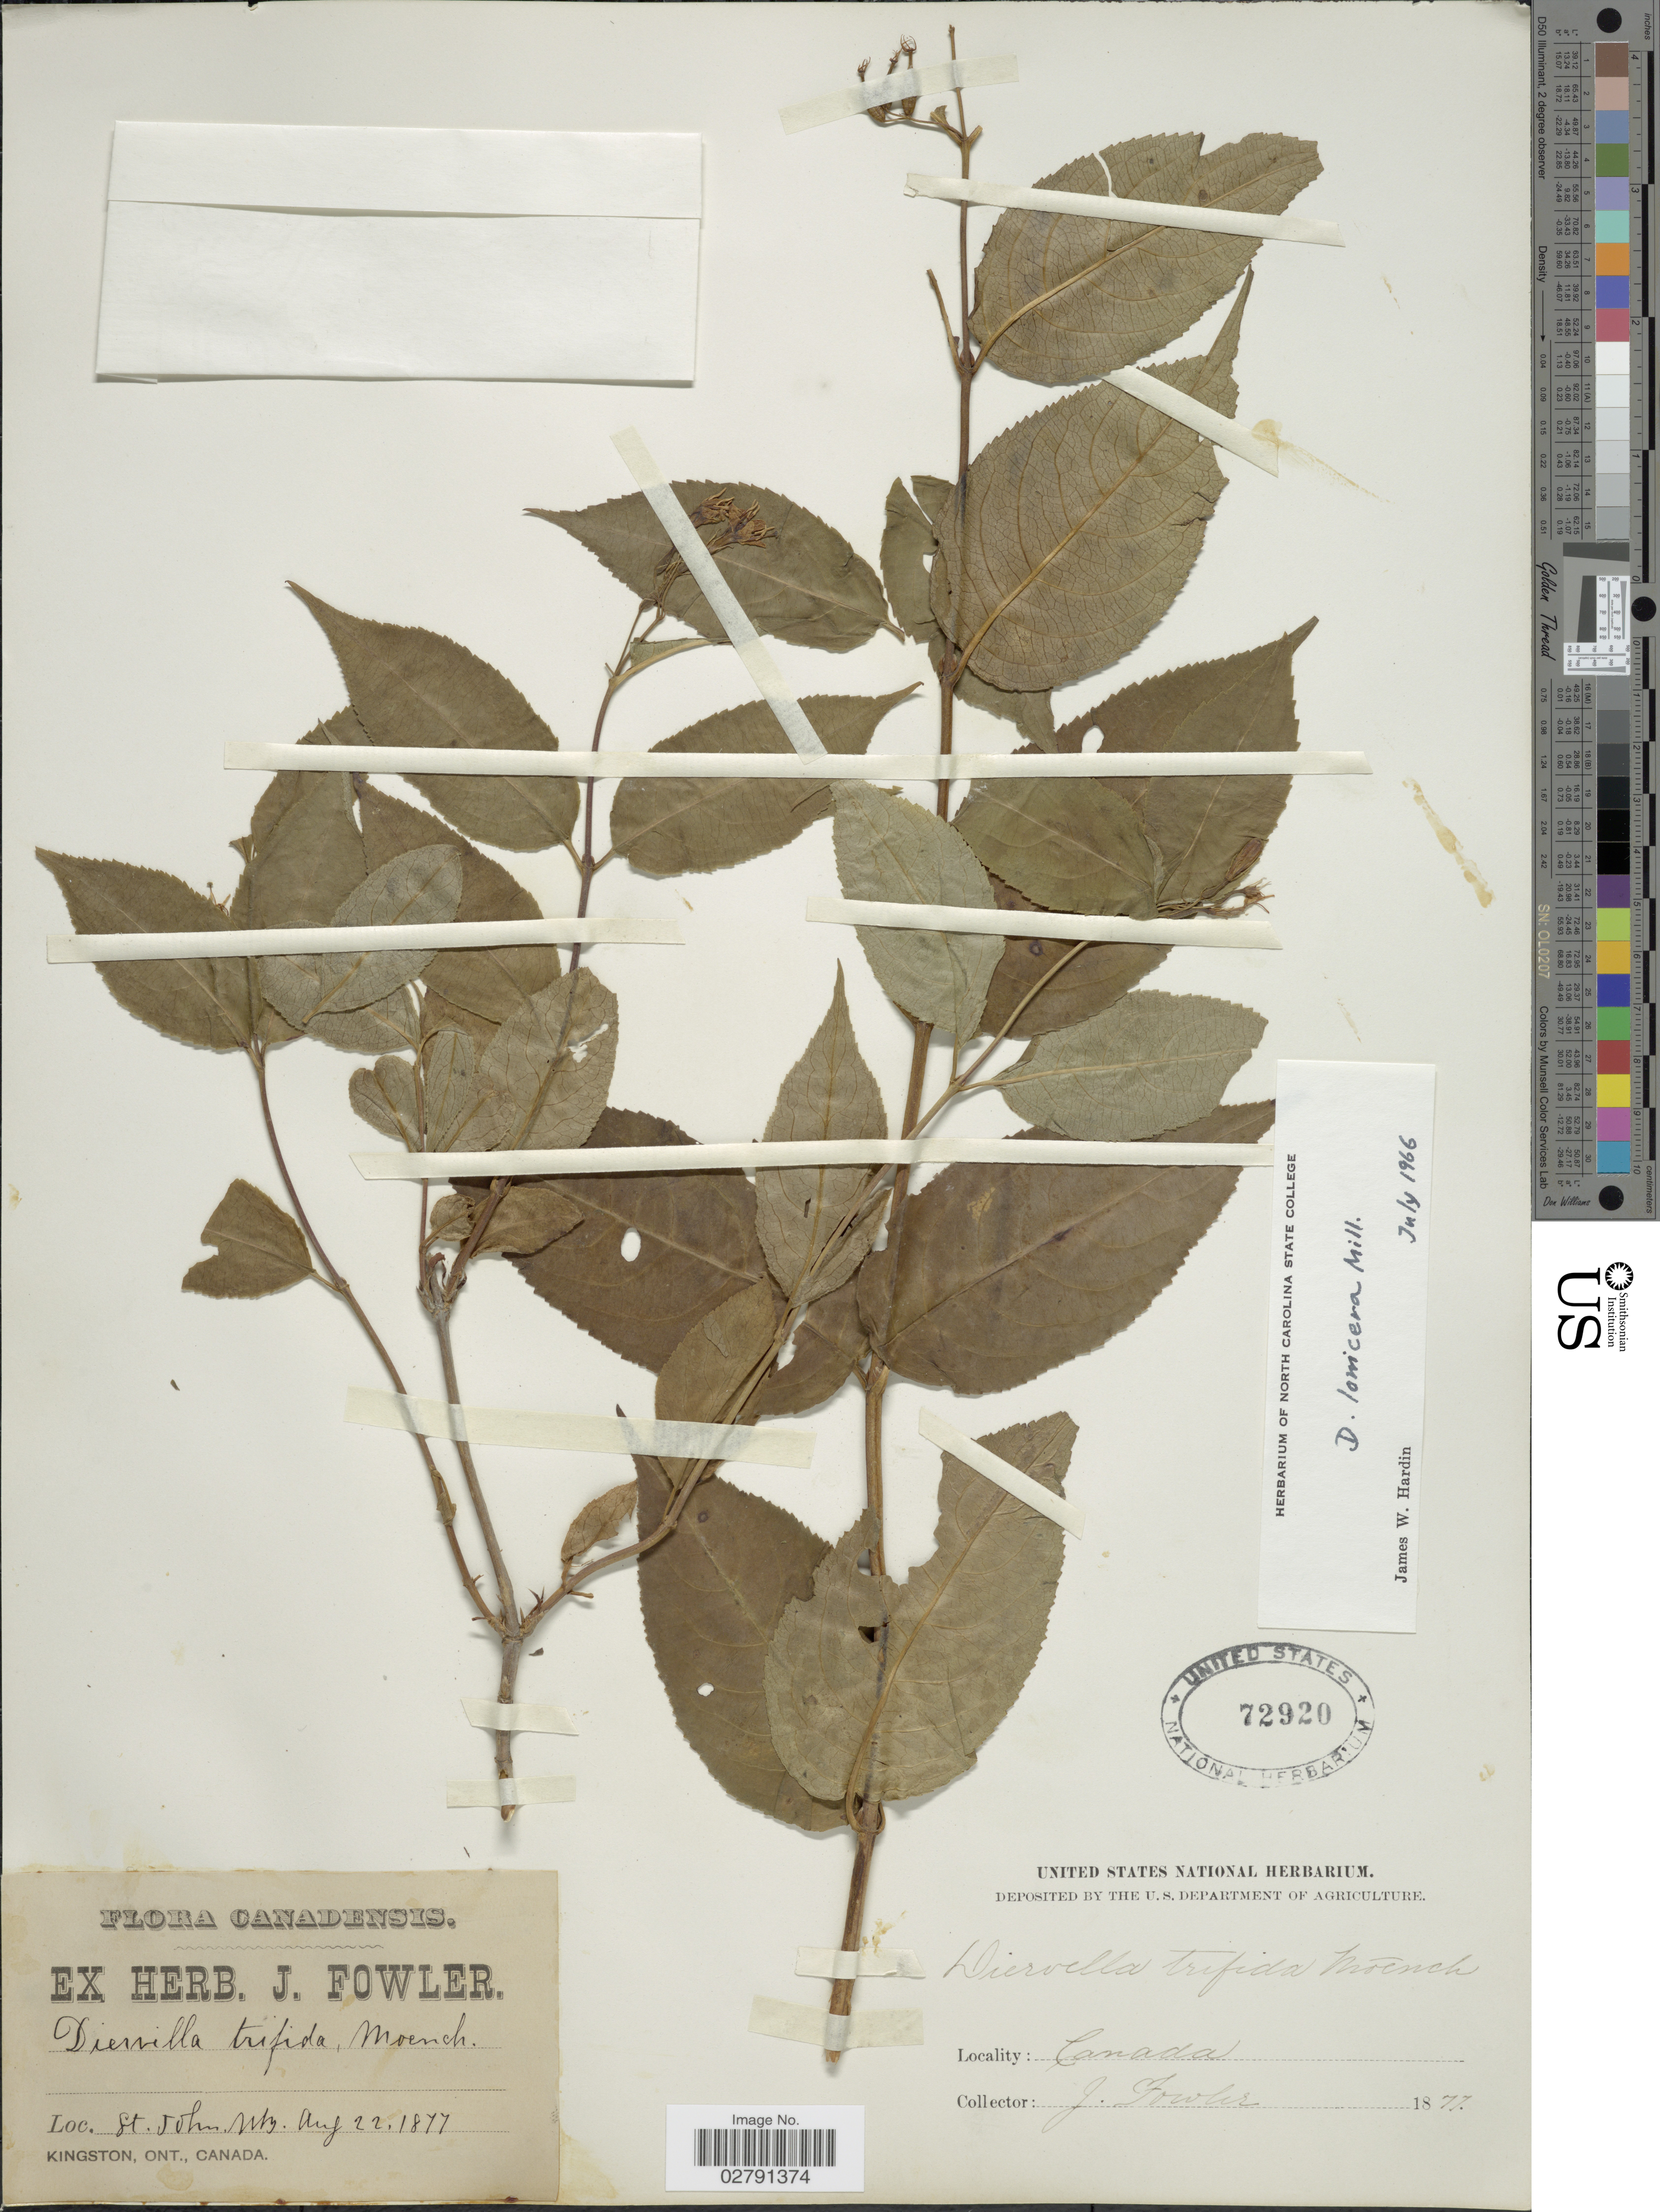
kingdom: Plantae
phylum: Tracheophyta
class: Magnoliopsida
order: Dipsacales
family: Caprifoliaceae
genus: Diervilla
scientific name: Diervilla lonicera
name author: Mill.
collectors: J. P. Fowler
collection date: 1877-08-22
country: Canada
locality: St. John Mts.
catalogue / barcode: US 72920